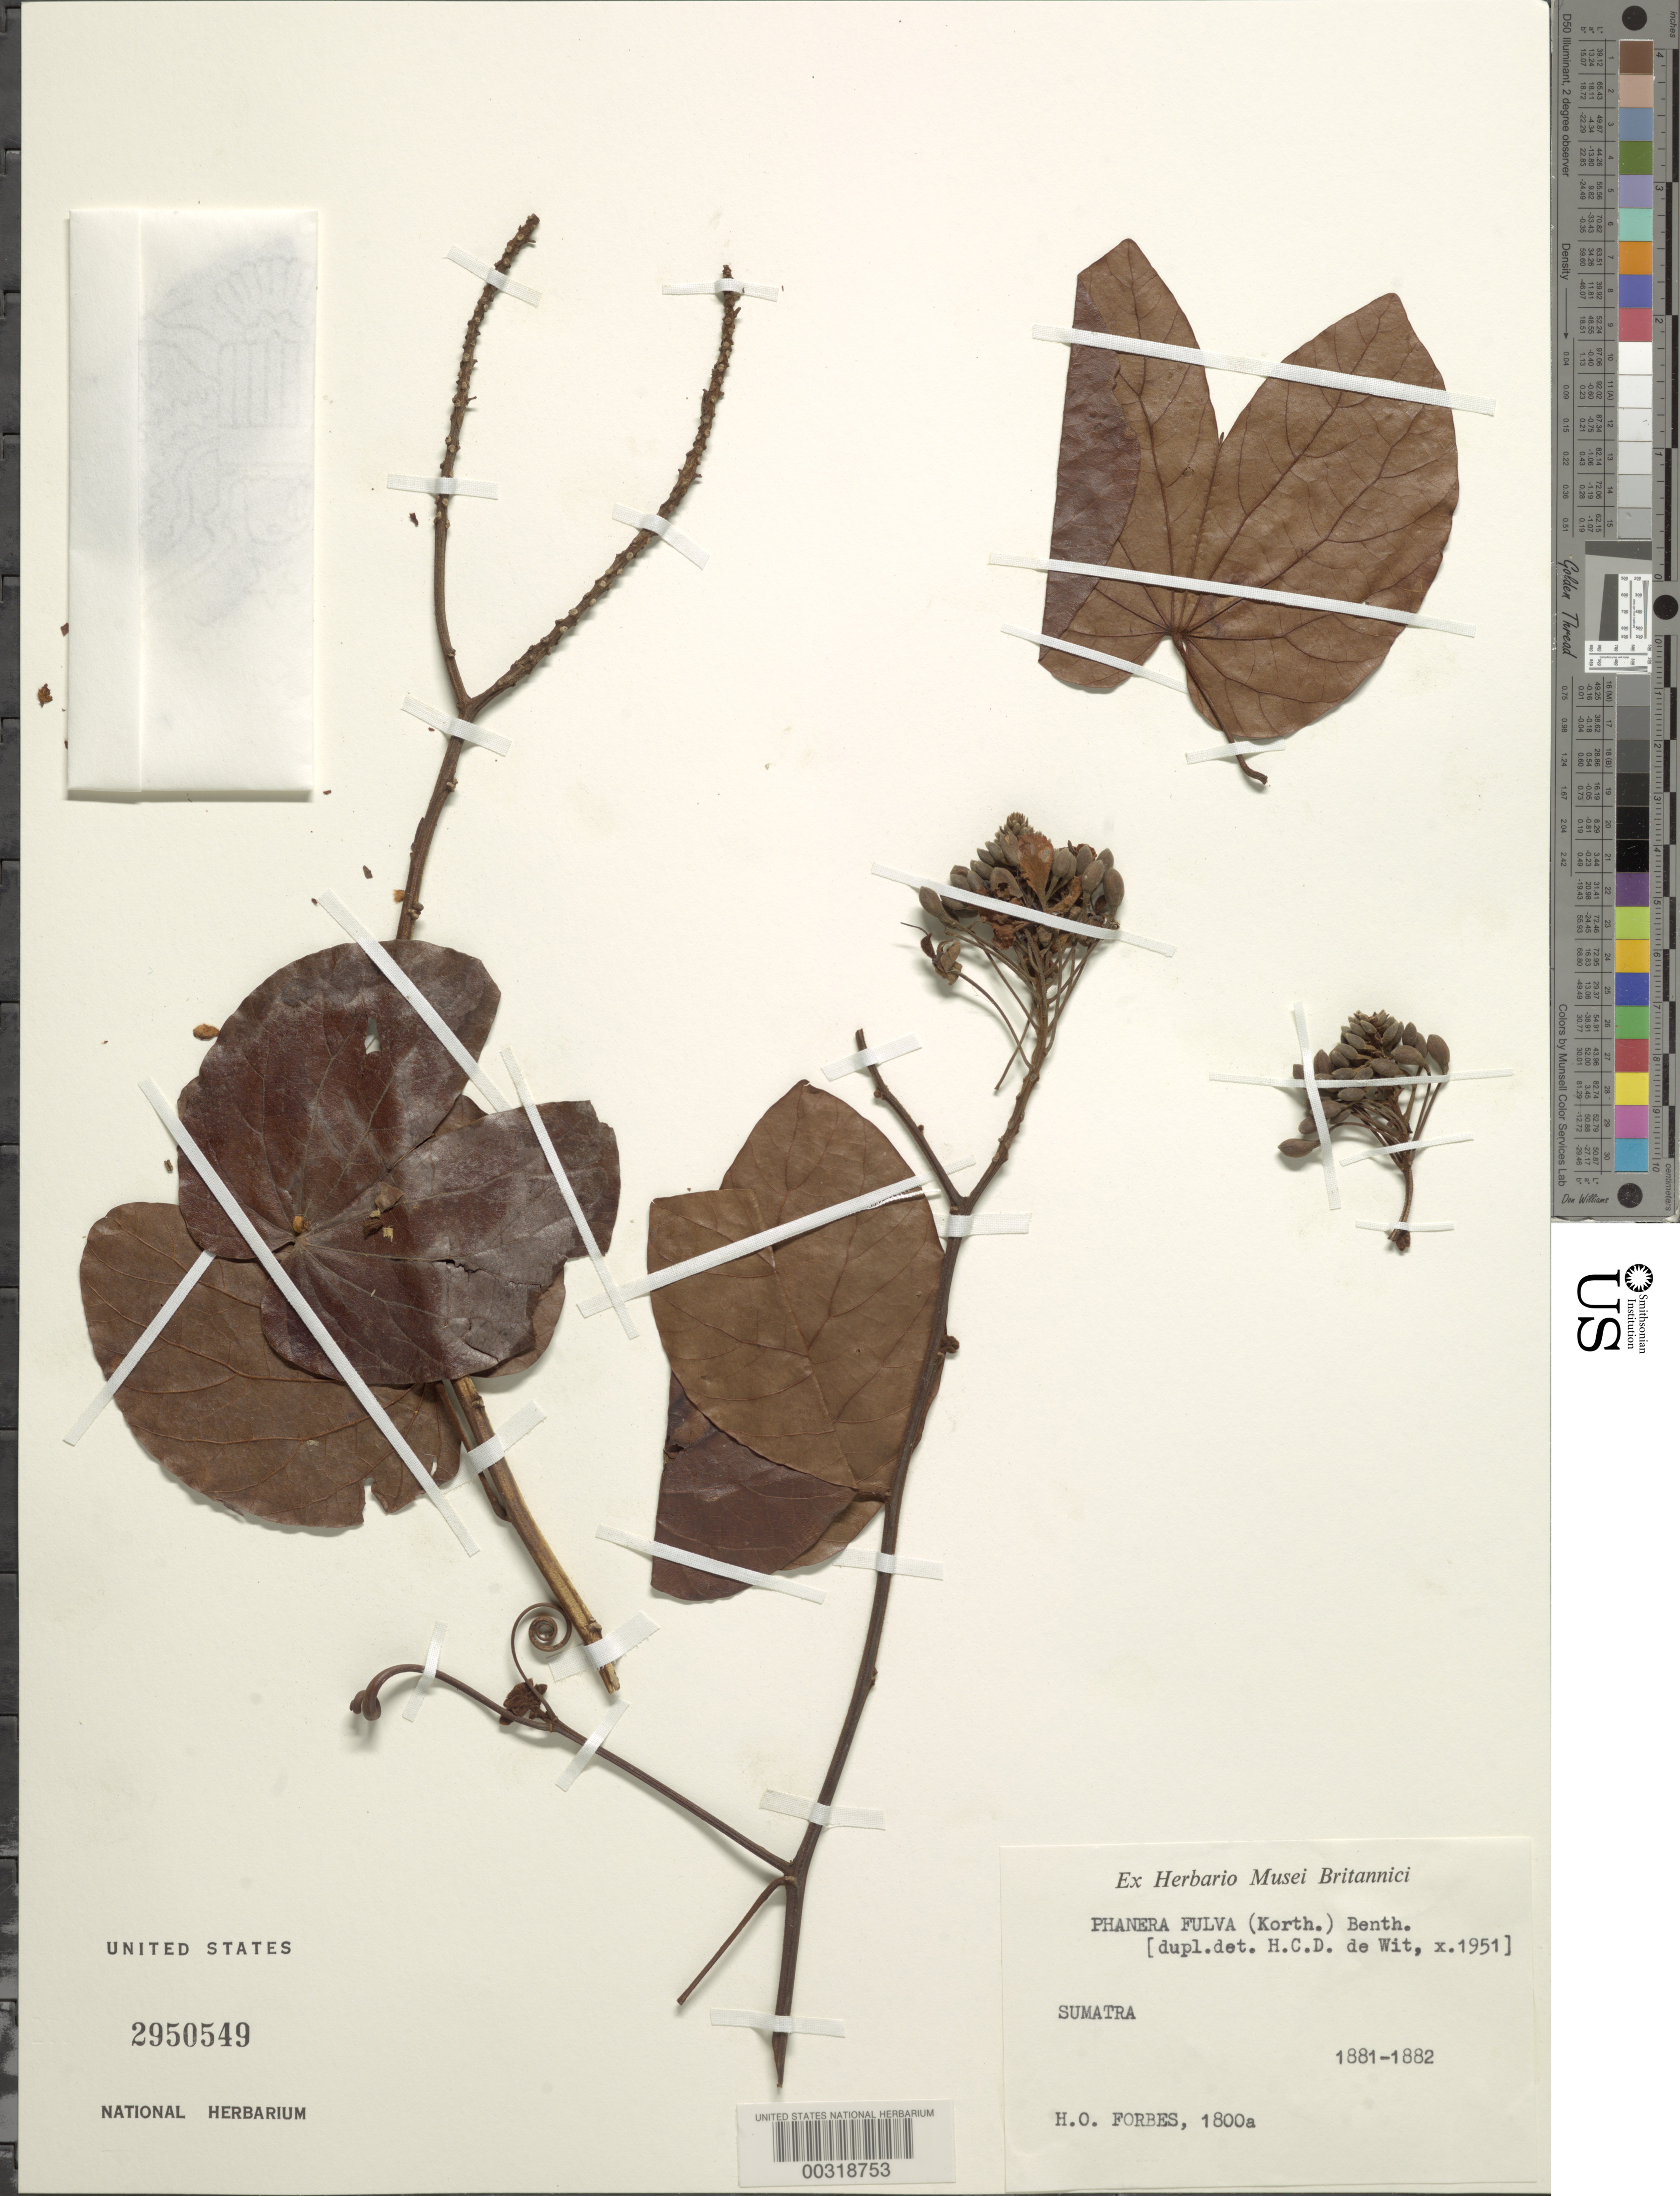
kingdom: Plantae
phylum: Tracheophyta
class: Magnoliopsida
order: Fabales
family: Fabaceae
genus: Phanera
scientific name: Phanera fulva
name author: (Korth.) Benth.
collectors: H. O. Forbes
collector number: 1800a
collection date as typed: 1881 to -- -- 1882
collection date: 1881/1882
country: Indonesia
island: Sumatra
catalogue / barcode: US 2950549